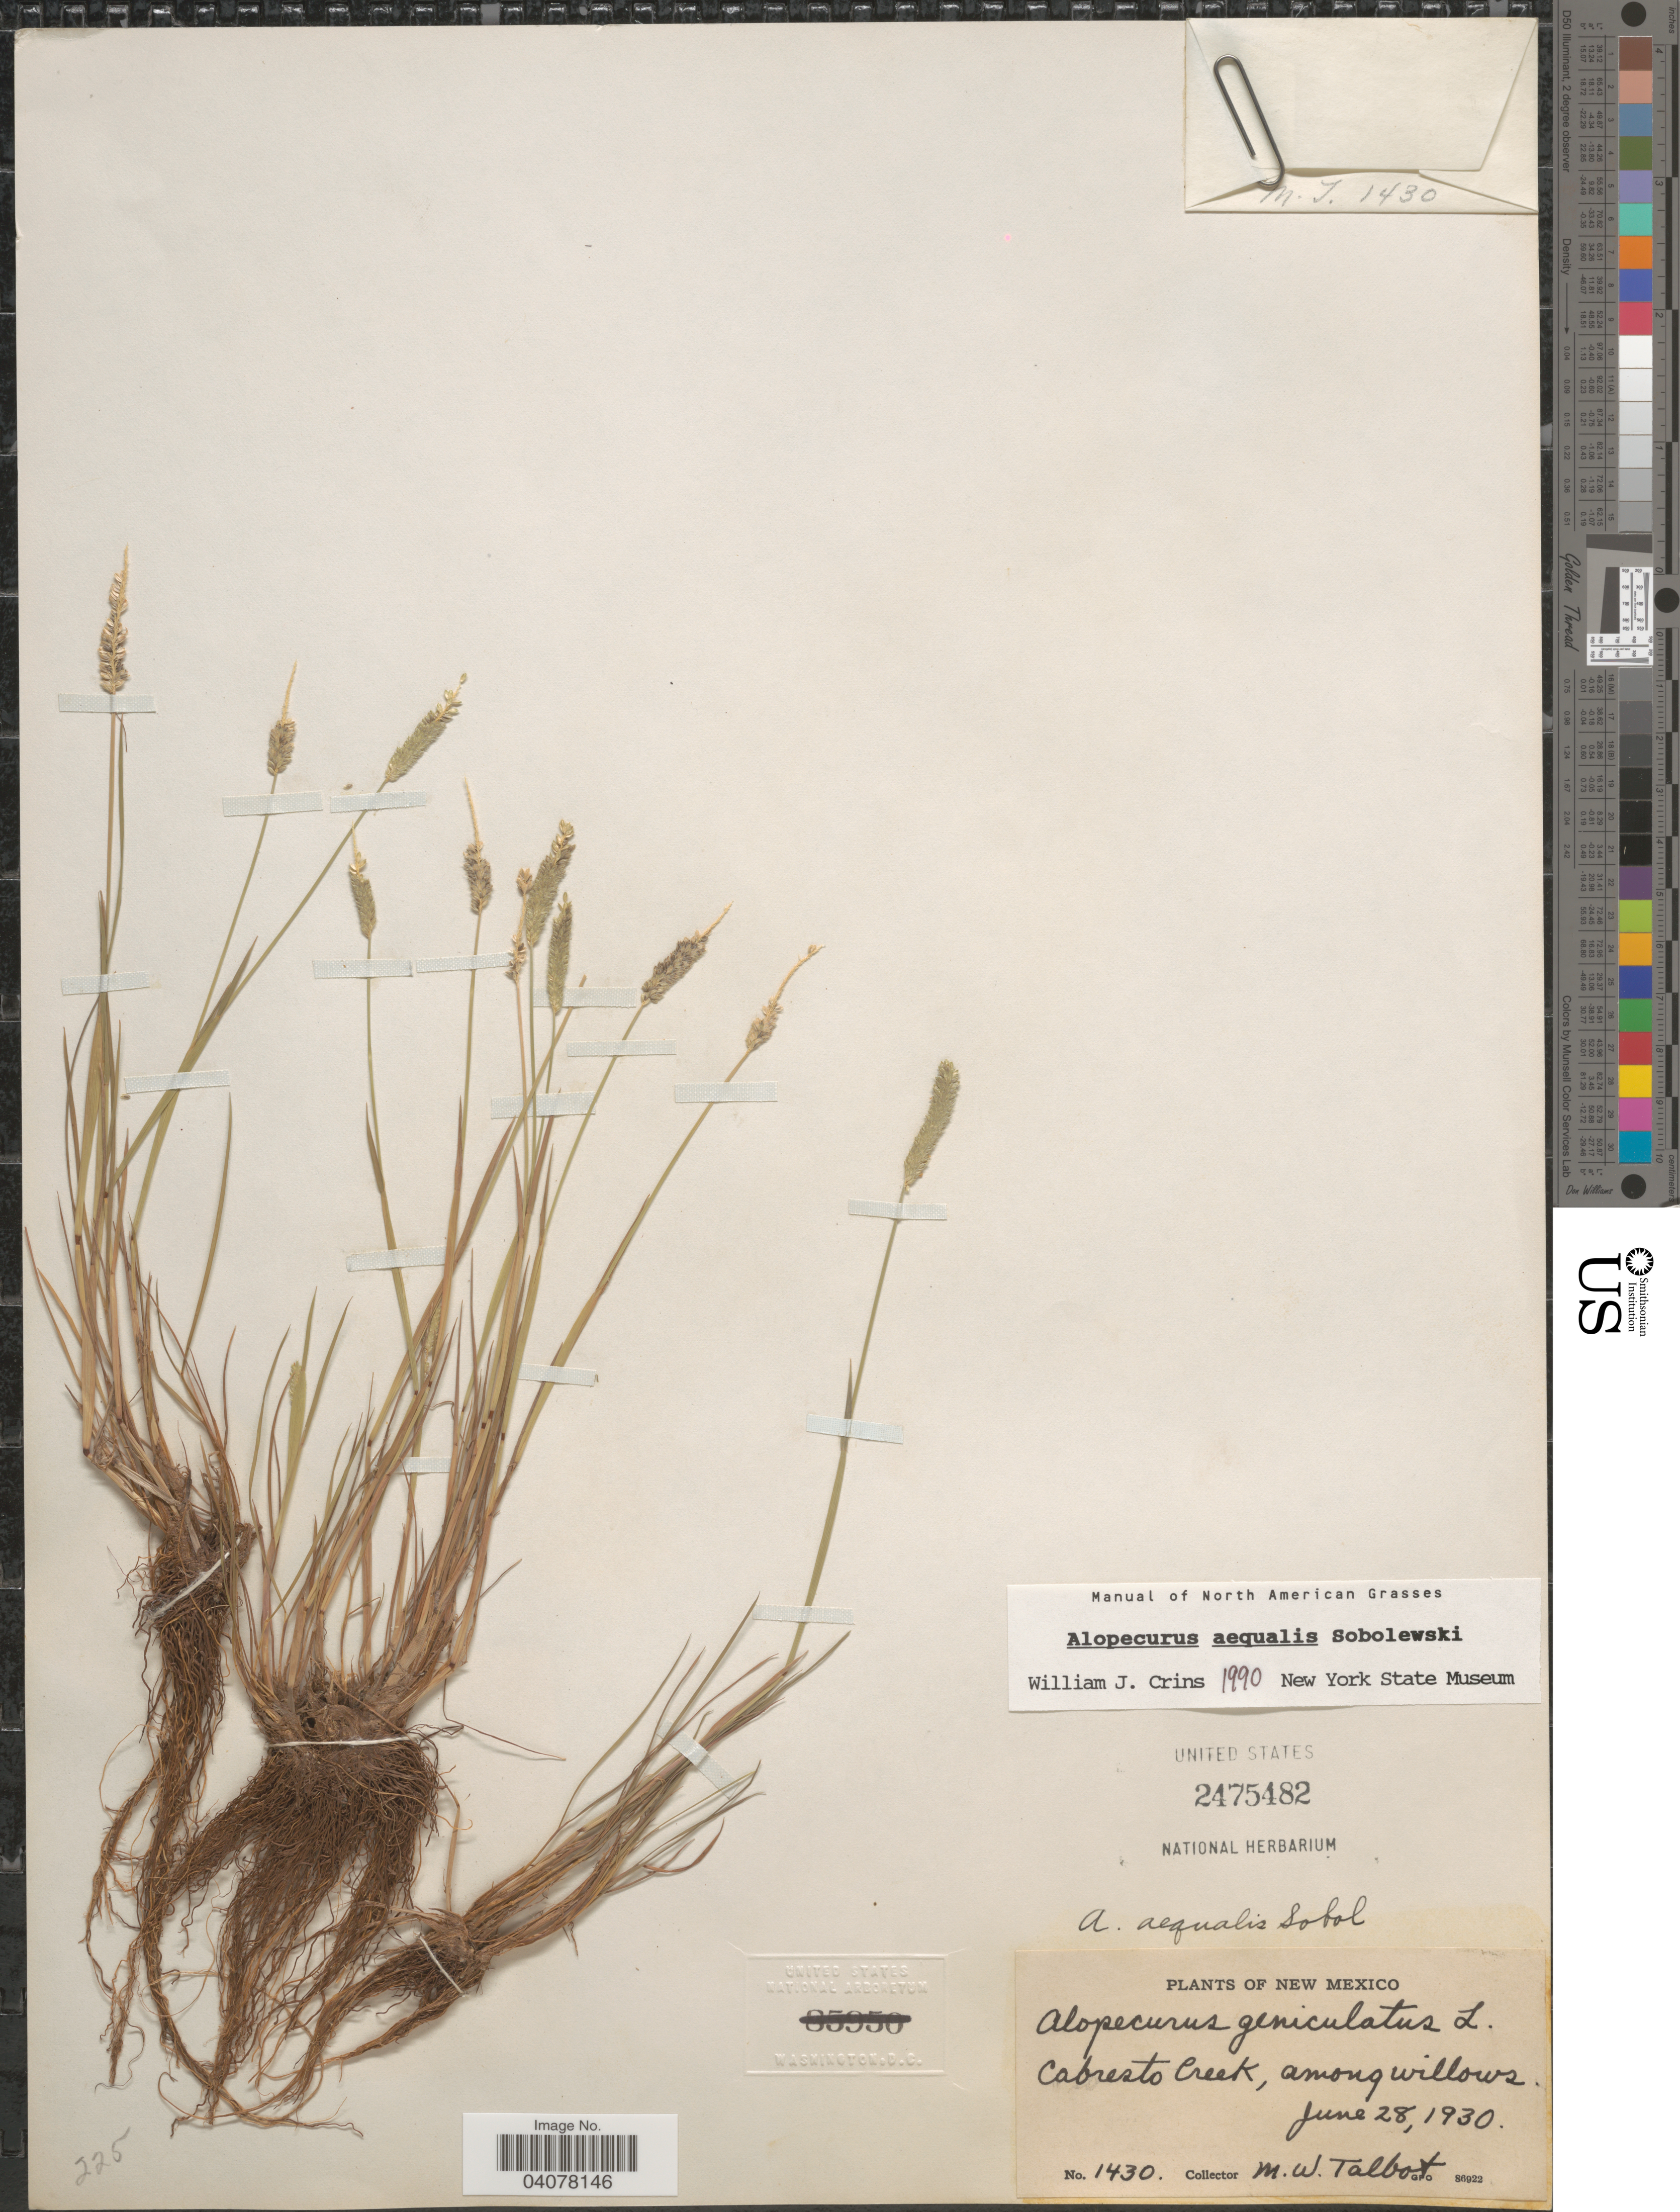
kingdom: Plantae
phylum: Tracheophyta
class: Liliopsida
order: Poales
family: Poaceae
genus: Alopecurus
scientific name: Alopecurus aequalis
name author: Sobol.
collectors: M. Talbot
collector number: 1430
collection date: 1930-06-28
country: United States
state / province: New Mexico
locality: Cabresto Creek, among willows.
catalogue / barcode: US 2475482